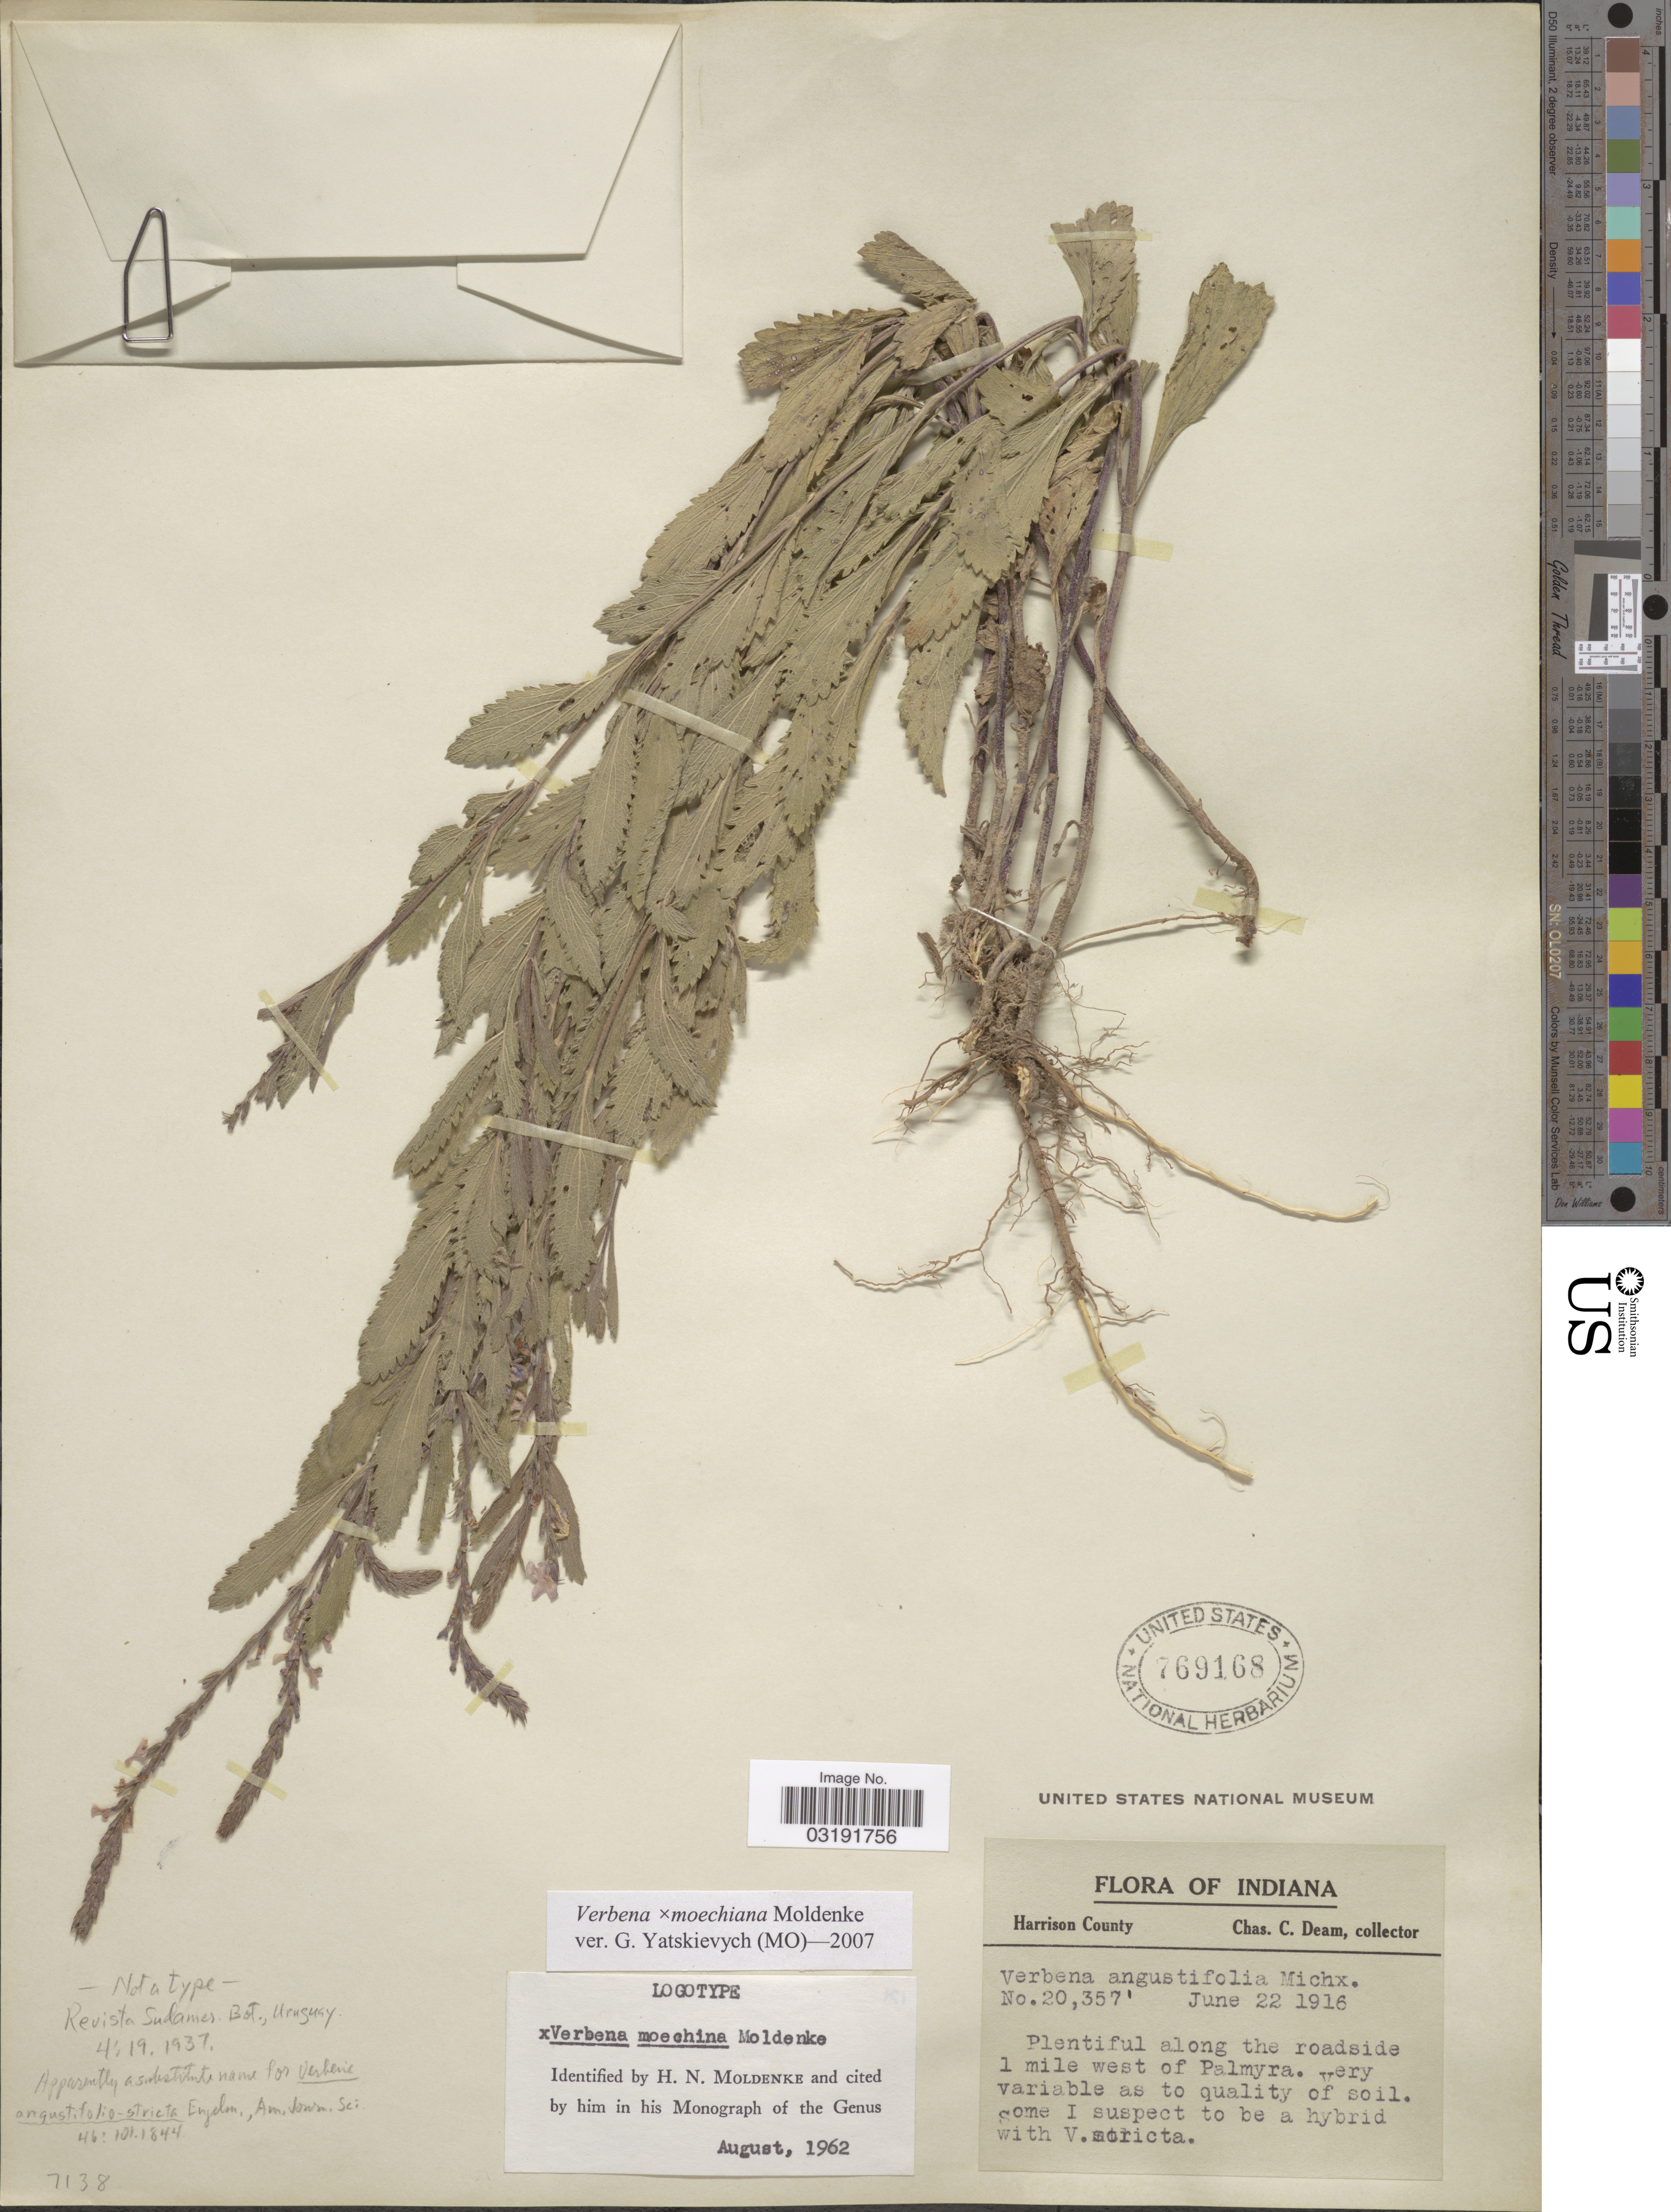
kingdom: Plantae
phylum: Tracheophyta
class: Magnoliopsida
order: Lamiales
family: Verbenaceae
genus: Verbena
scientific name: Verbena x moechina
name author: Moldenke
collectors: C. C. Deam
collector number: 20357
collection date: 1916-06-22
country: United States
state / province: Indiana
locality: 1 mile west of Palmyra. Harrison County.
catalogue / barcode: US 769168